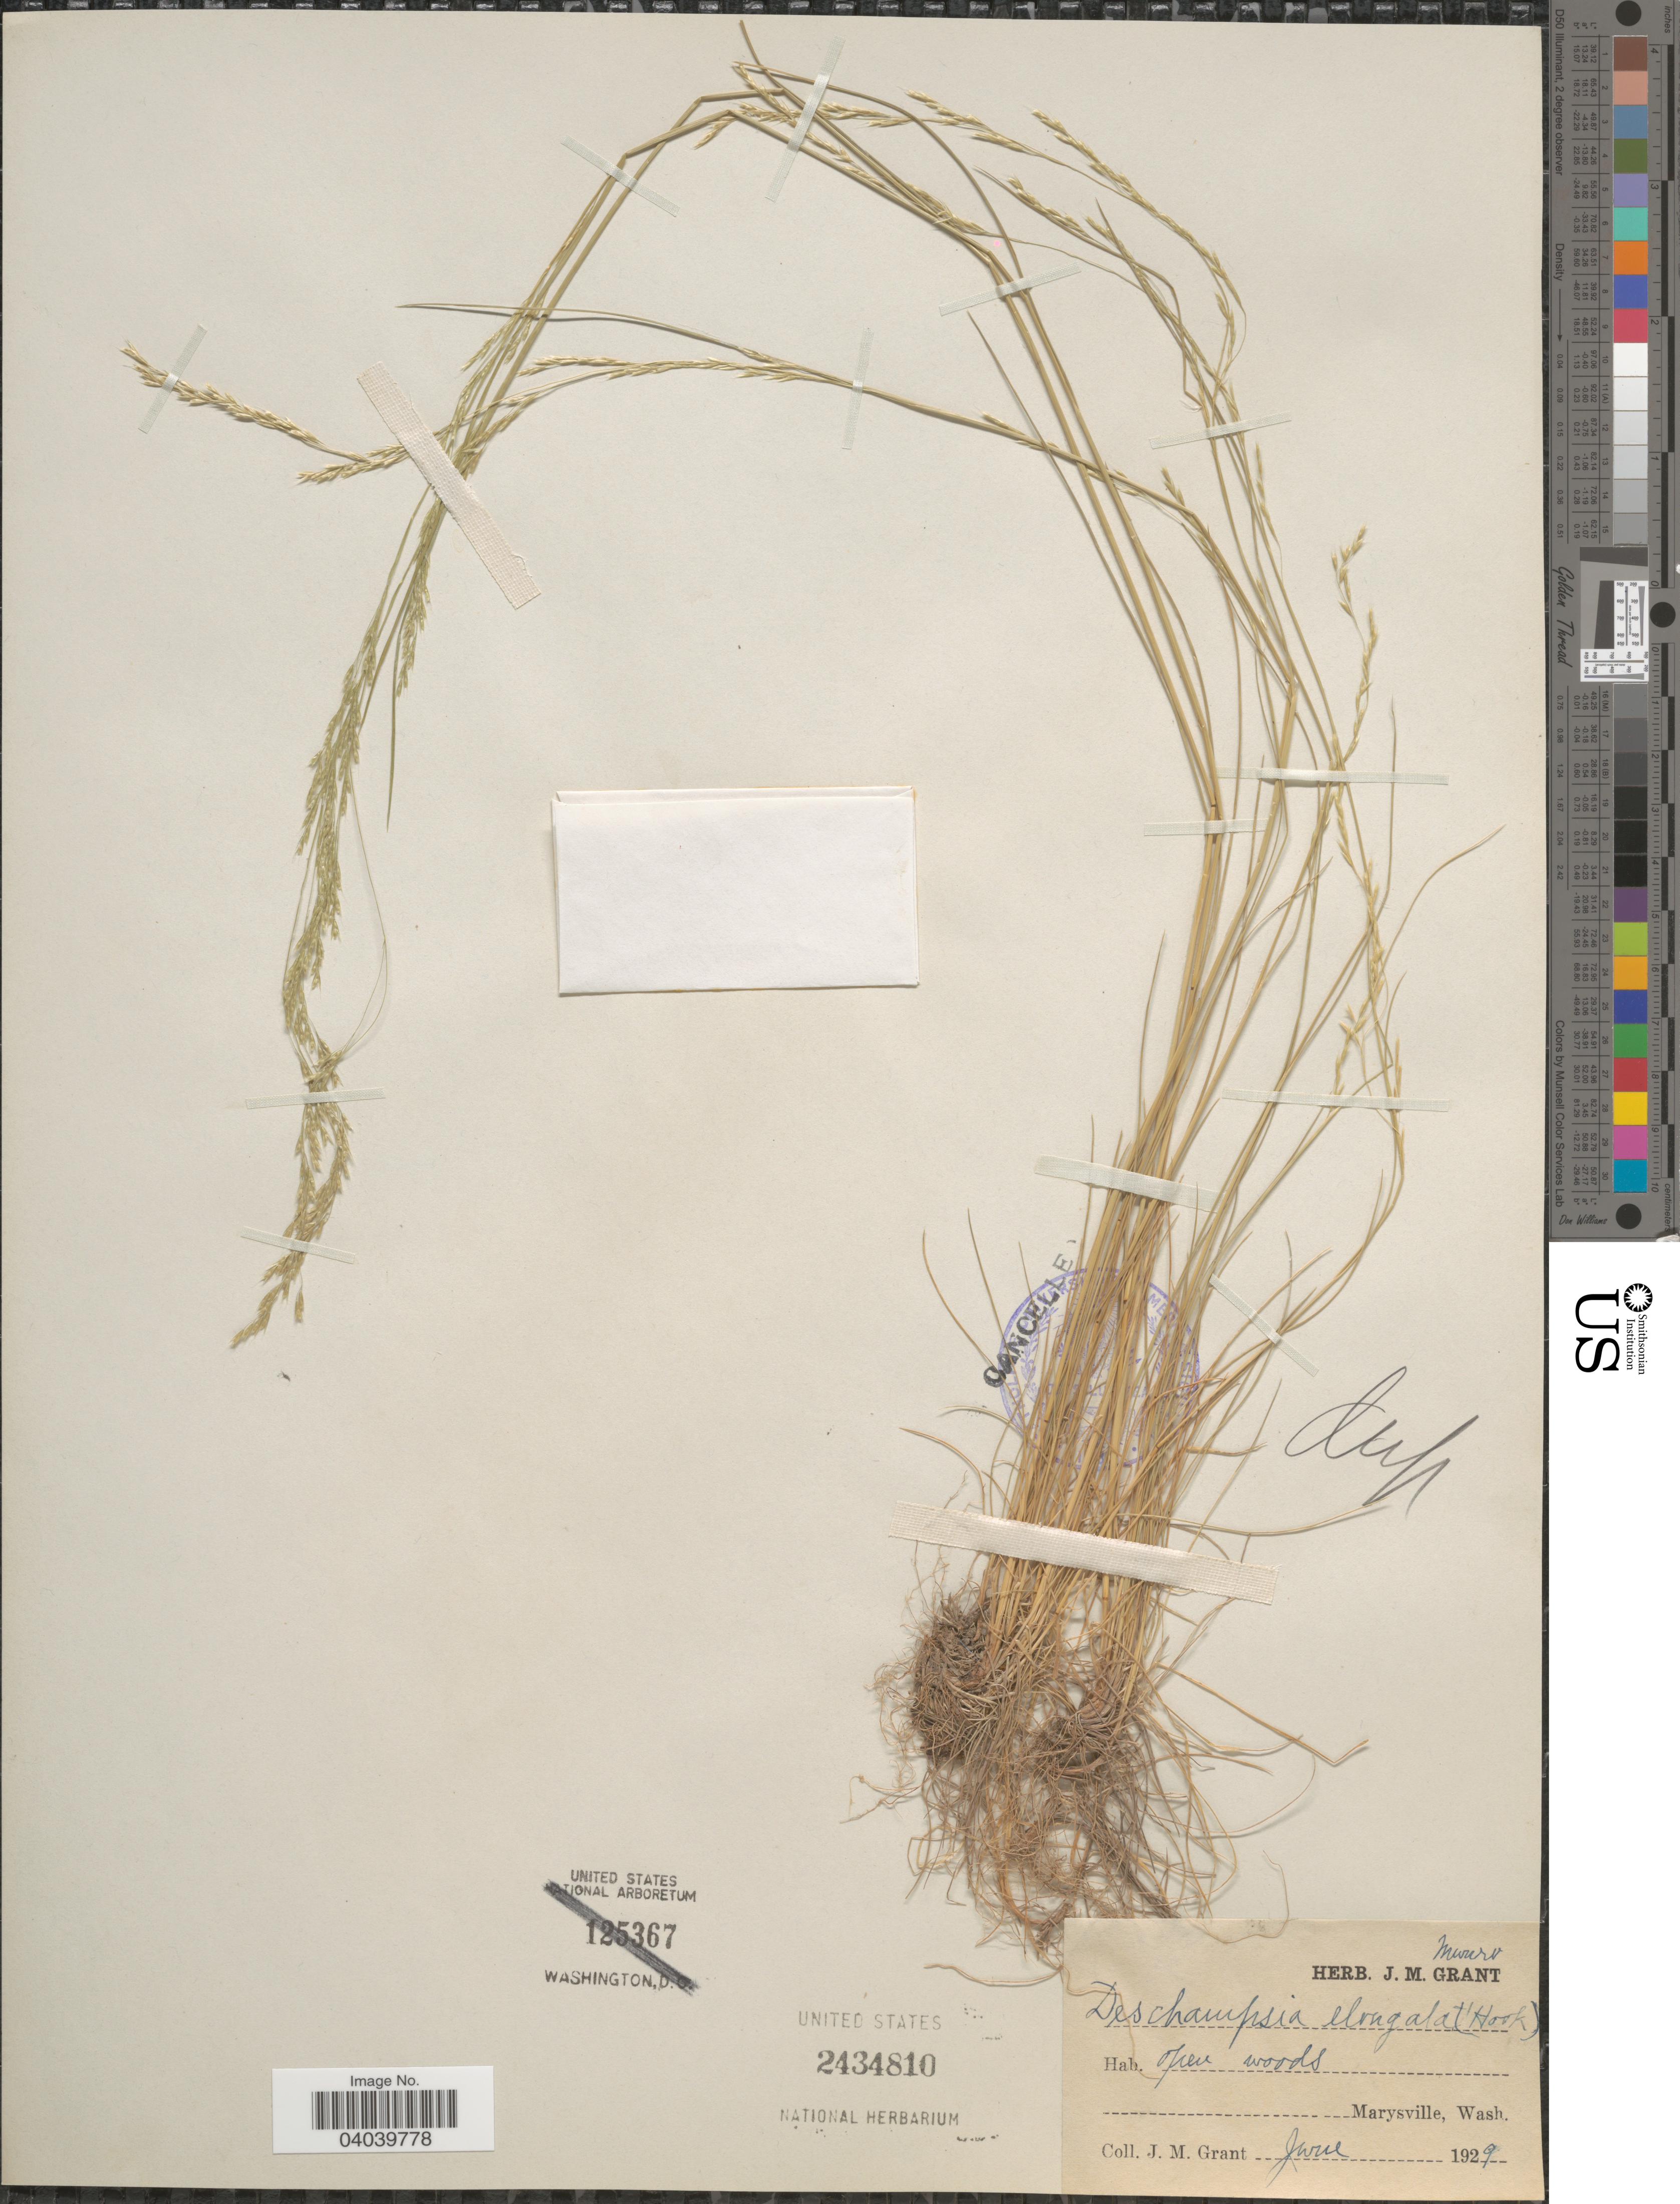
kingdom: Plantae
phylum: Tracheophyta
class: Liliopsida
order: Poales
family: Poaceae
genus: Deschampsia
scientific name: Deschampsia elongata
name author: (Hook.) Munro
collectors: J. M. Grant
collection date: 1929-06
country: United States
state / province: Washington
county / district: Snohomish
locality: Marysville.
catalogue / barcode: US 2434810